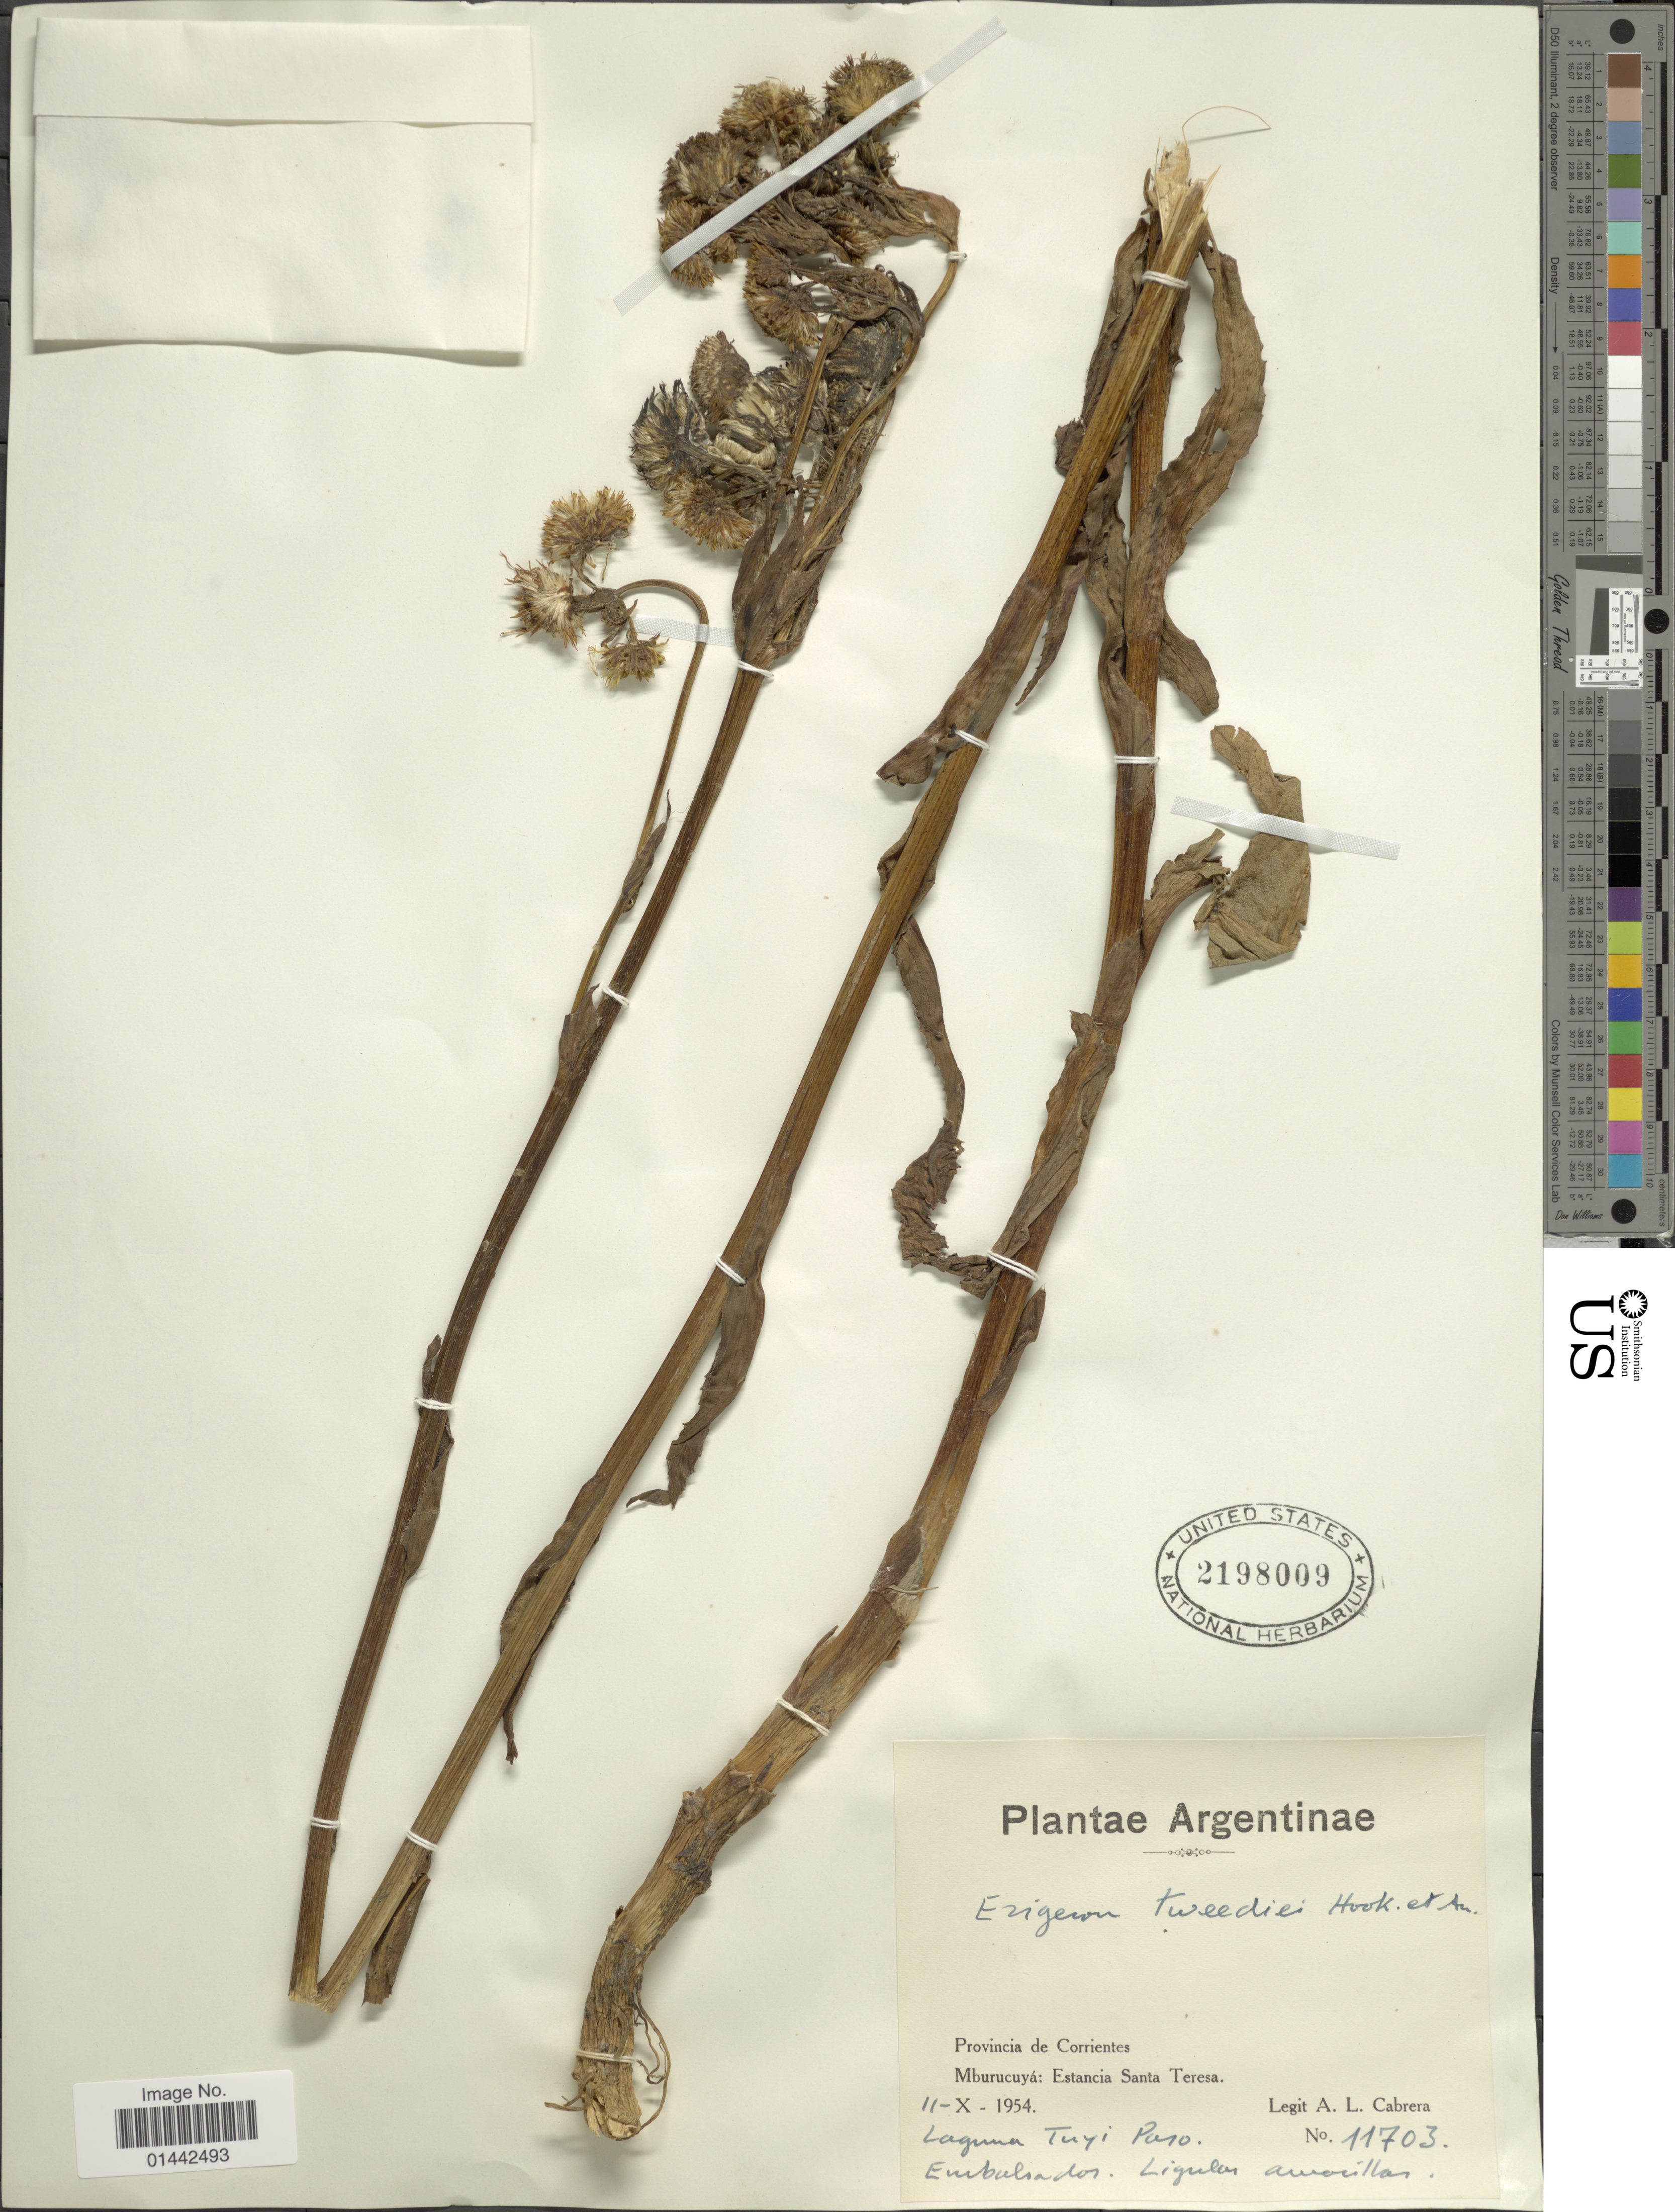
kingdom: Plantae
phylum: Tracheophyta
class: Magnoliopsida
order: Asterales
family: Asteraceae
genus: Erigeron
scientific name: Erigeron tweediei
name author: Hook. & Arn.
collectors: A. L. Cabrera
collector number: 11703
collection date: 1954-10-11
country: Argentina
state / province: Corrientes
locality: Mburucuyá: Estancia Santa Teresa, Laguna Tuyi Paso, Embulsados, Liguelen amarillas. [interpreted]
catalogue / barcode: US 2198009